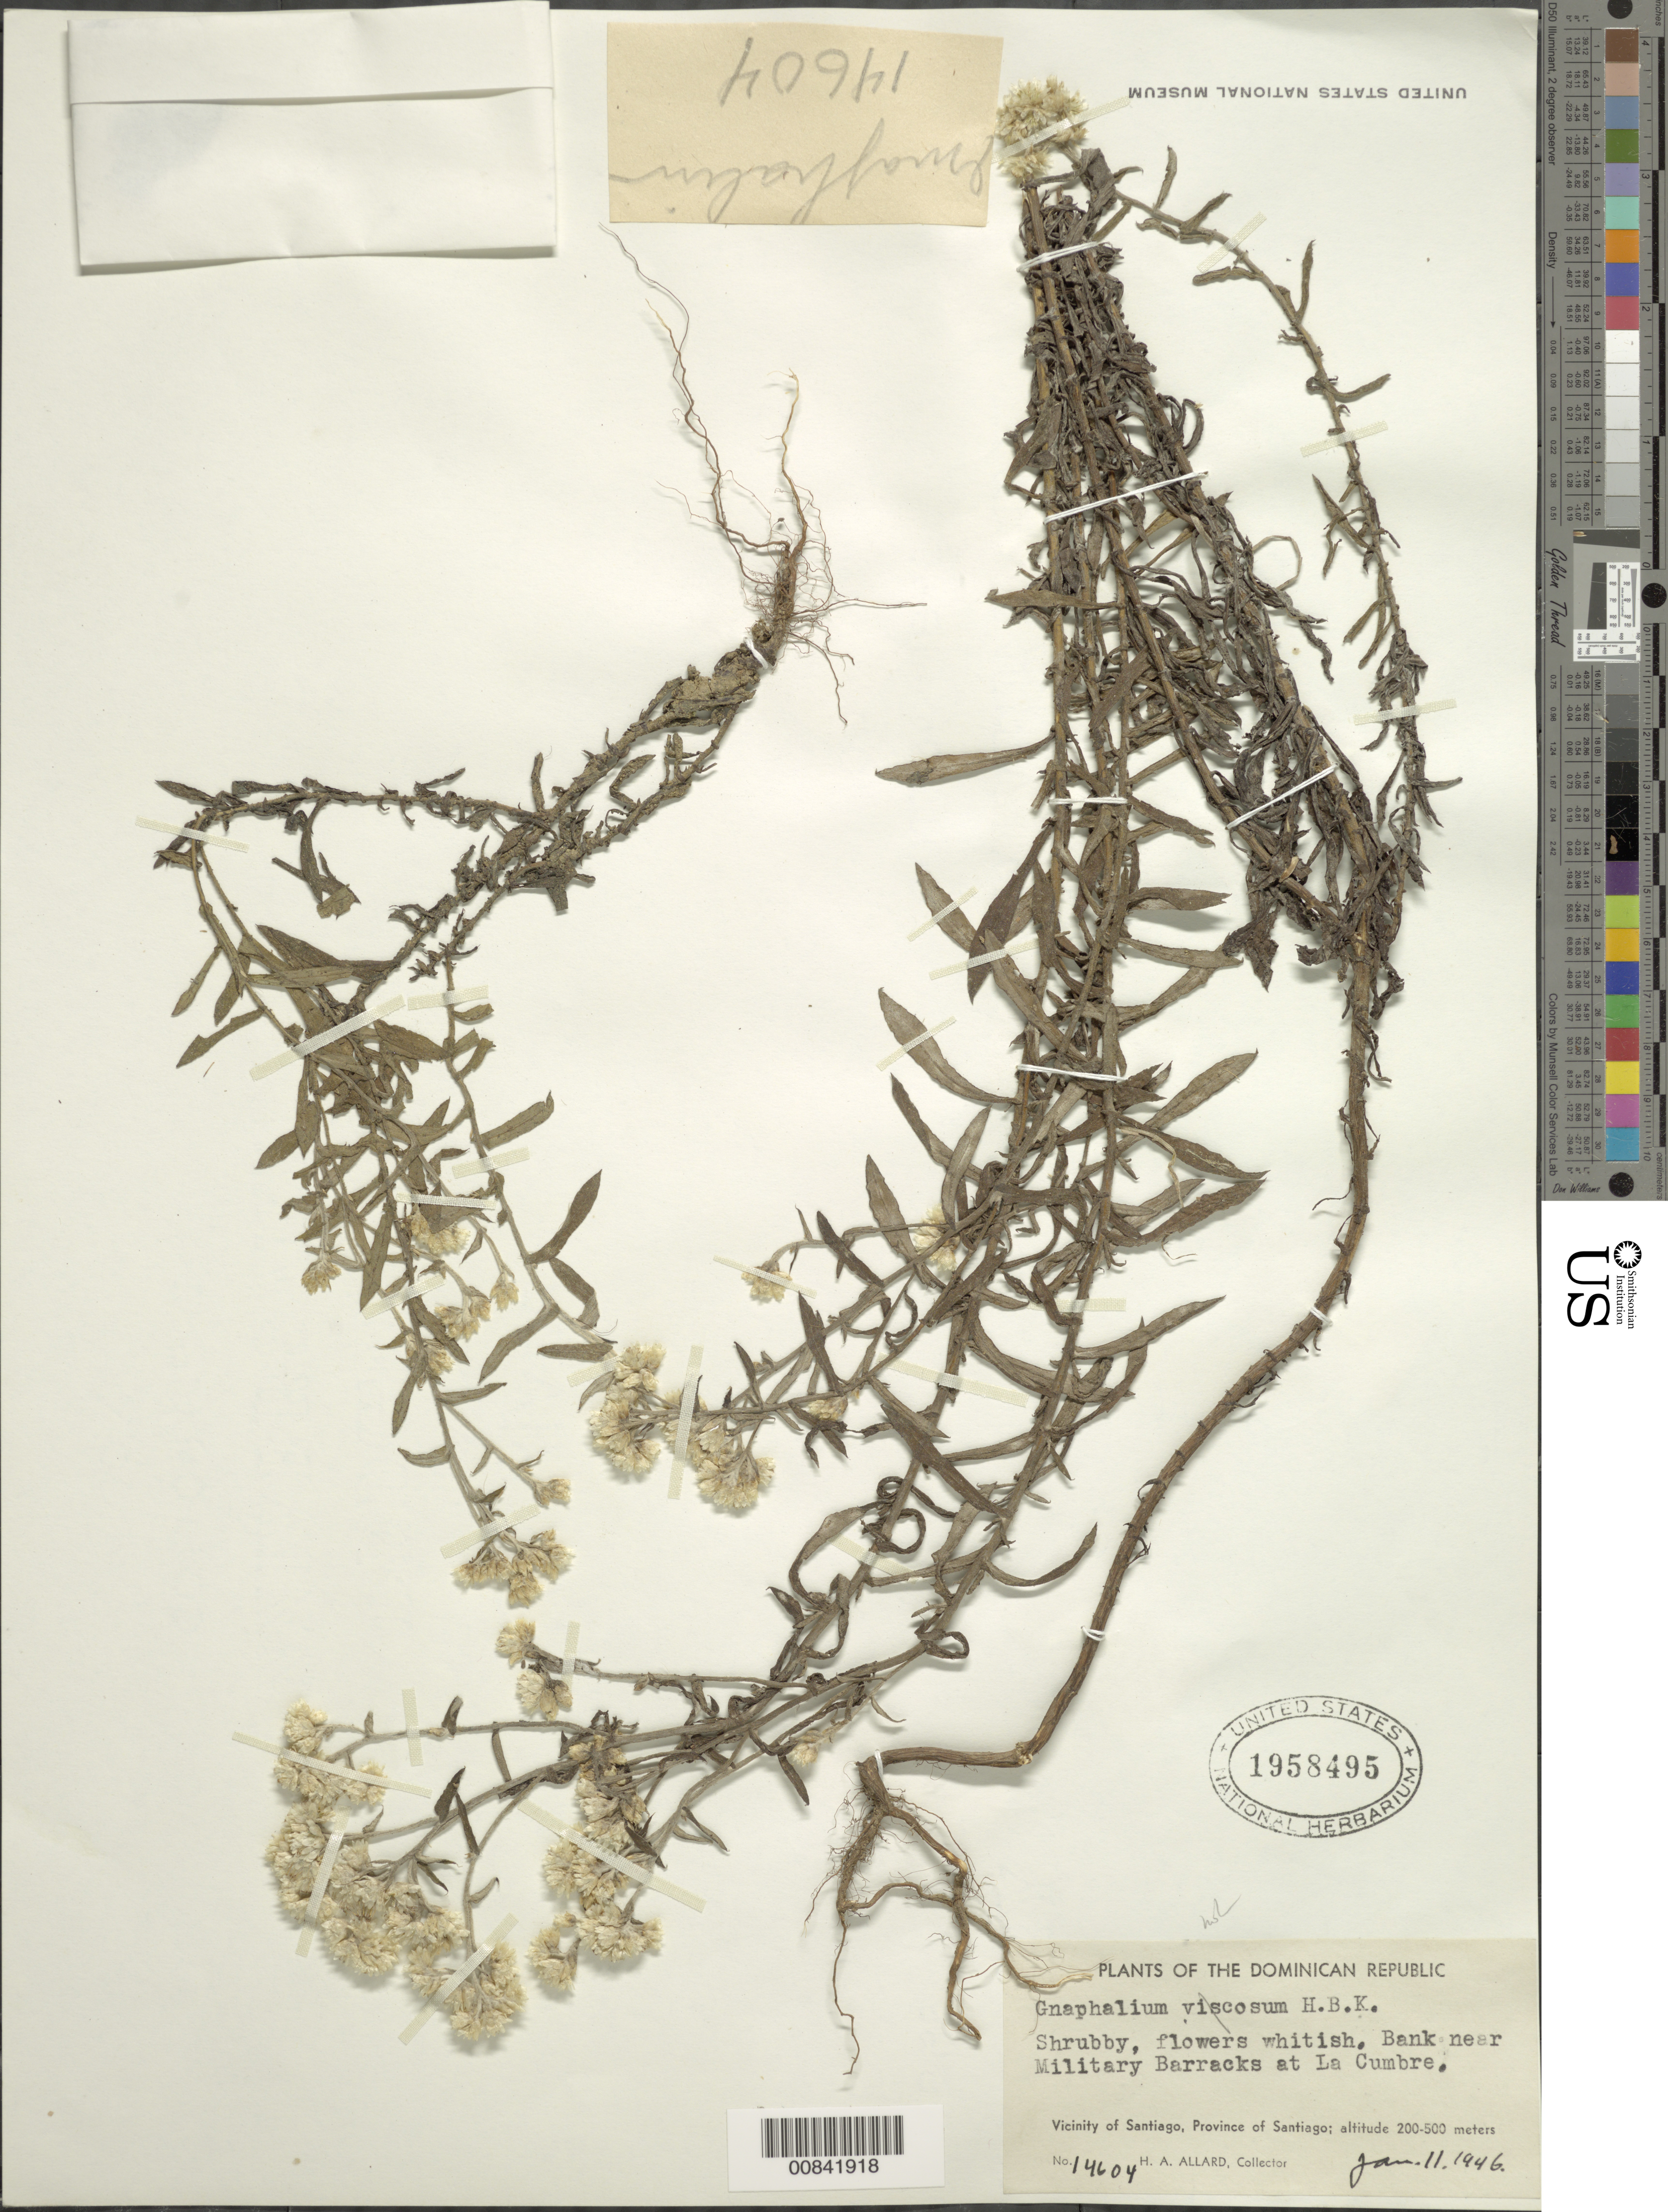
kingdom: Plantae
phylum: Tracheophyta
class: Magnoliopsida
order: Asterales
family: Asteraceae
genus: Pseudognaphalium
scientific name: Pseudognaphalium domingense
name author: (Lam.) Anderb.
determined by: Nesom, Guy L.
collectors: H. A. Allard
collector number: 14604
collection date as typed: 11 Jan 1946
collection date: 1946-01-11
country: Dominican Republic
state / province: Santiago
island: Hispaniola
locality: Vicinity of Santiago, near Military Barracks at La Cumbre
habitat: Bank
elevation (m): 200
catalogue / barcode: US 1958495